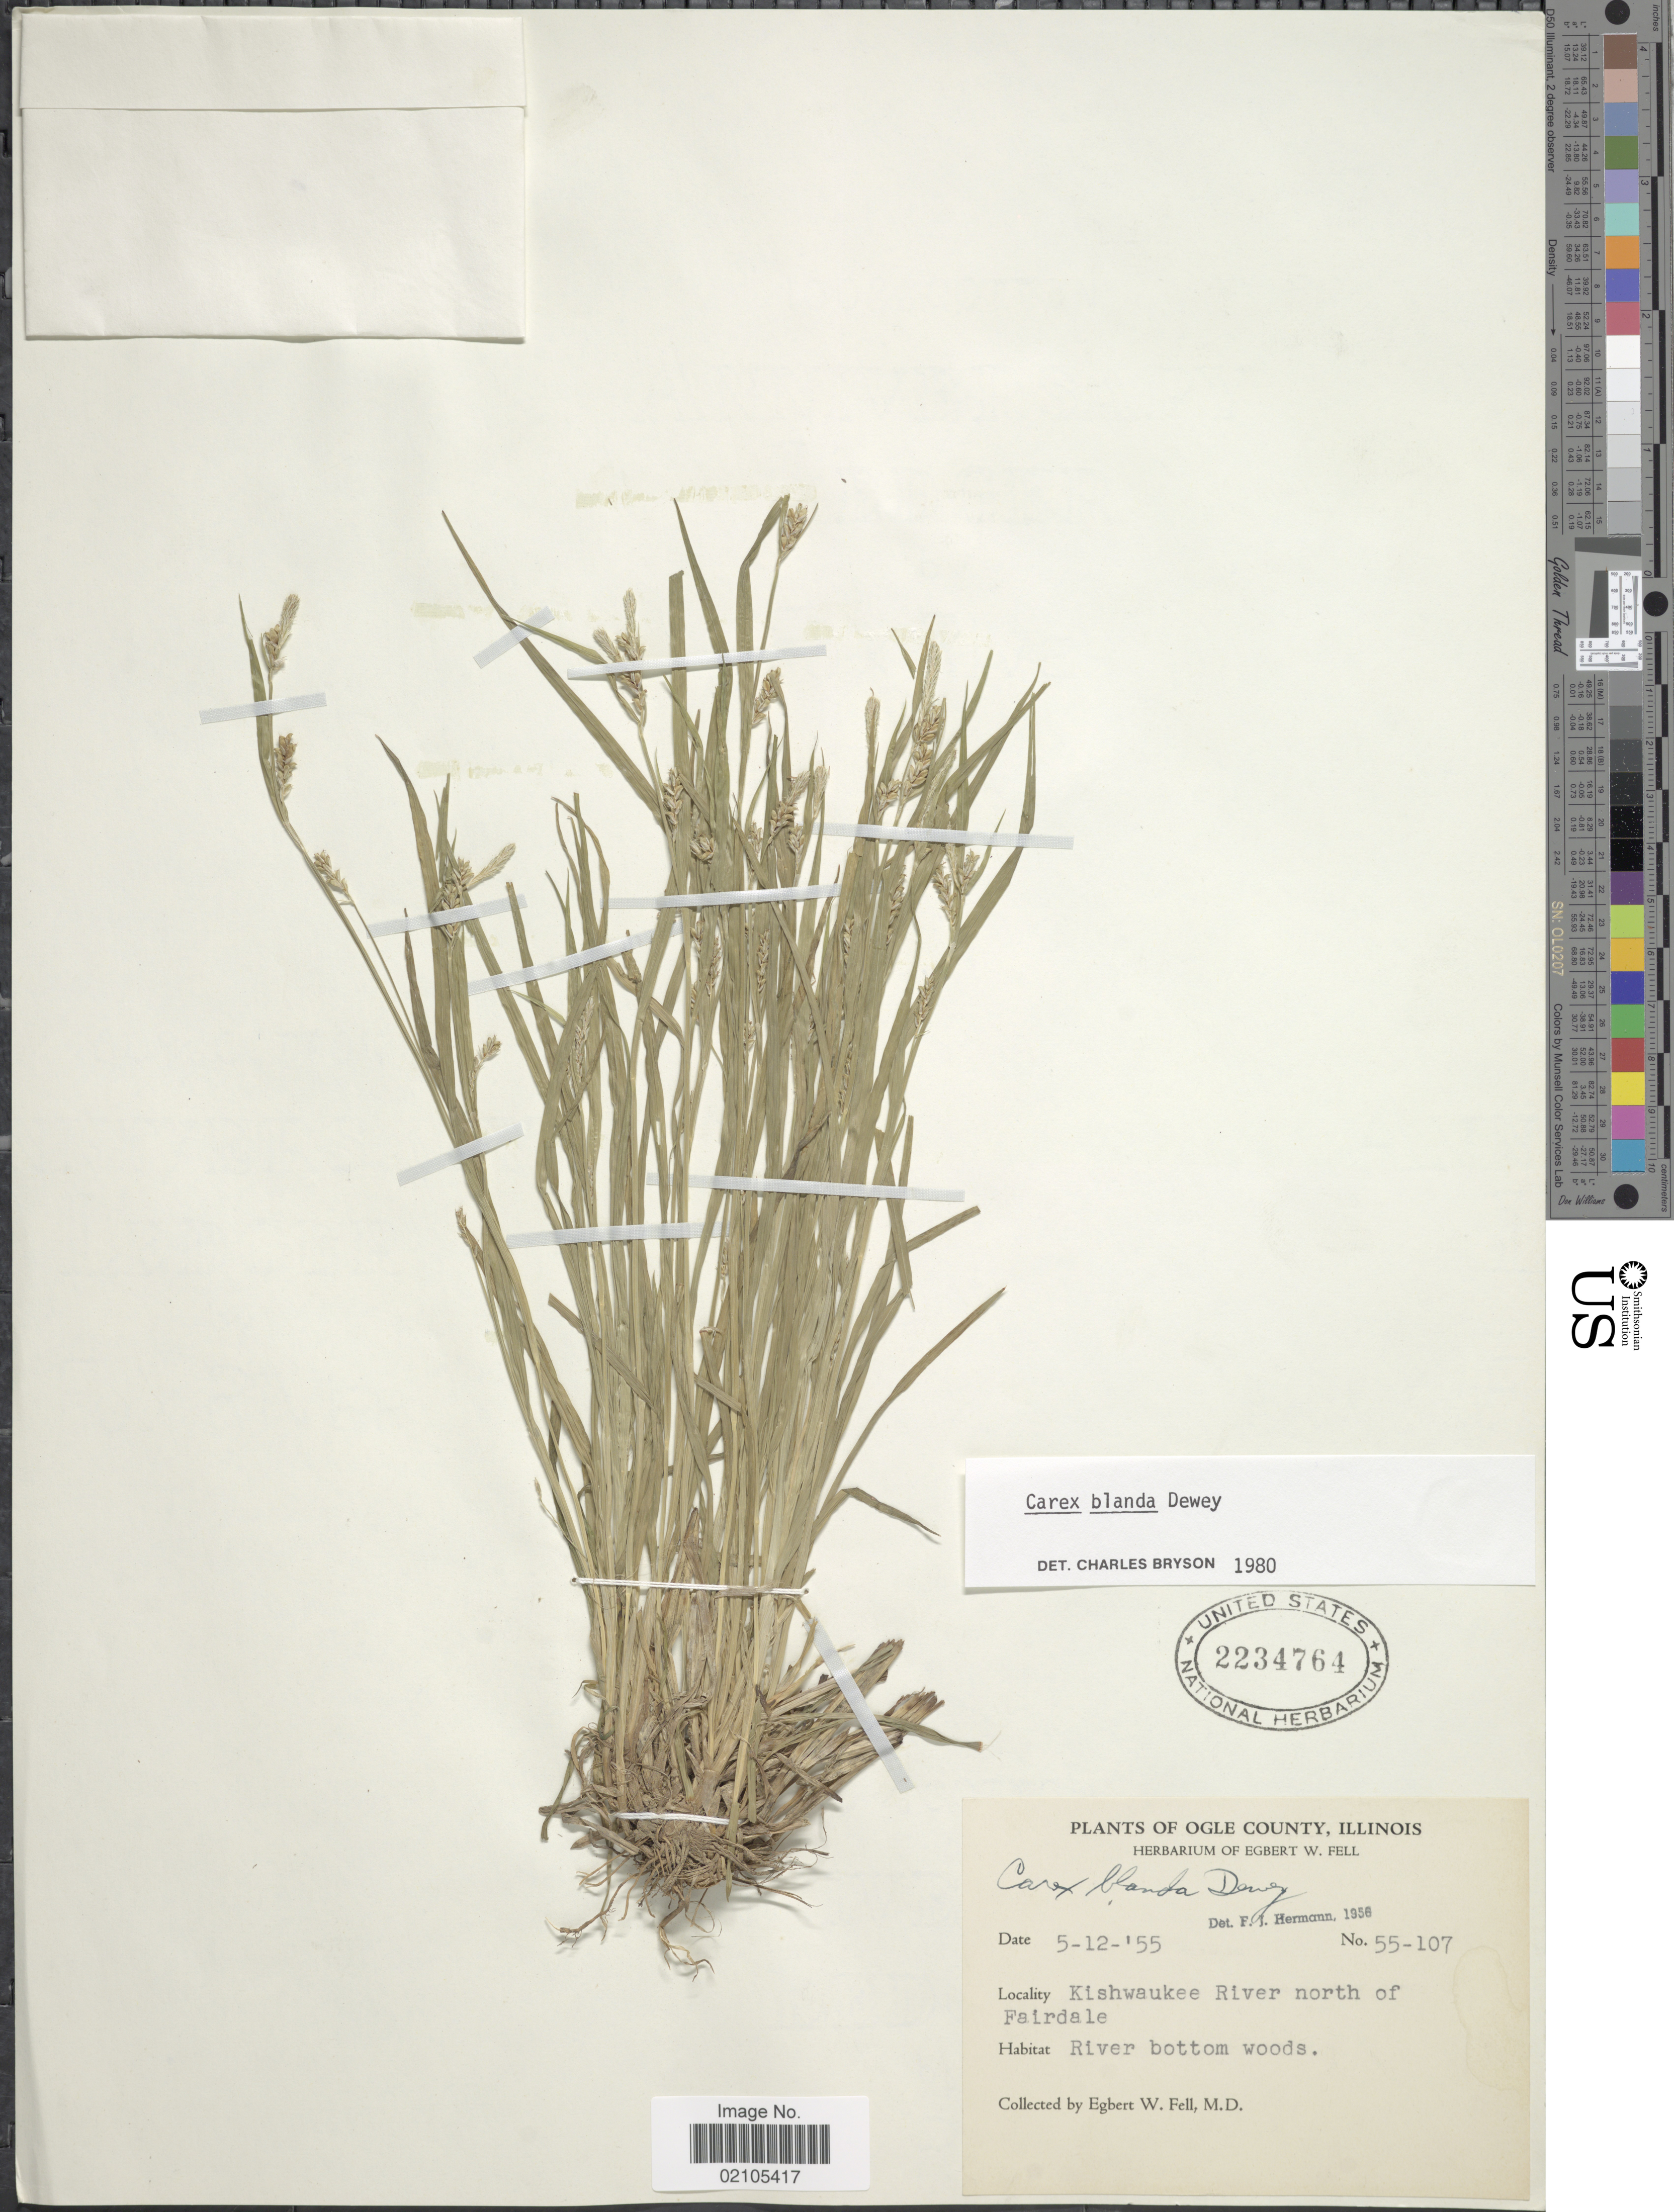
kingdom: Plantae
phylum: Tracheophyta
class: Liliopsida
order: Poales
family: Cyperaceae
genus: Carex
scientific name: Carex blanda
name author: Dewey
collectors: E. Fell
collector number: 55-107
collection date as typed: Transcribed d/m/y: 12/5/55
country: United States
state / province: Illinois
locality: Ogle County. Kishwaukee River north of Fairdale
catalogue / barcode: US 2234764